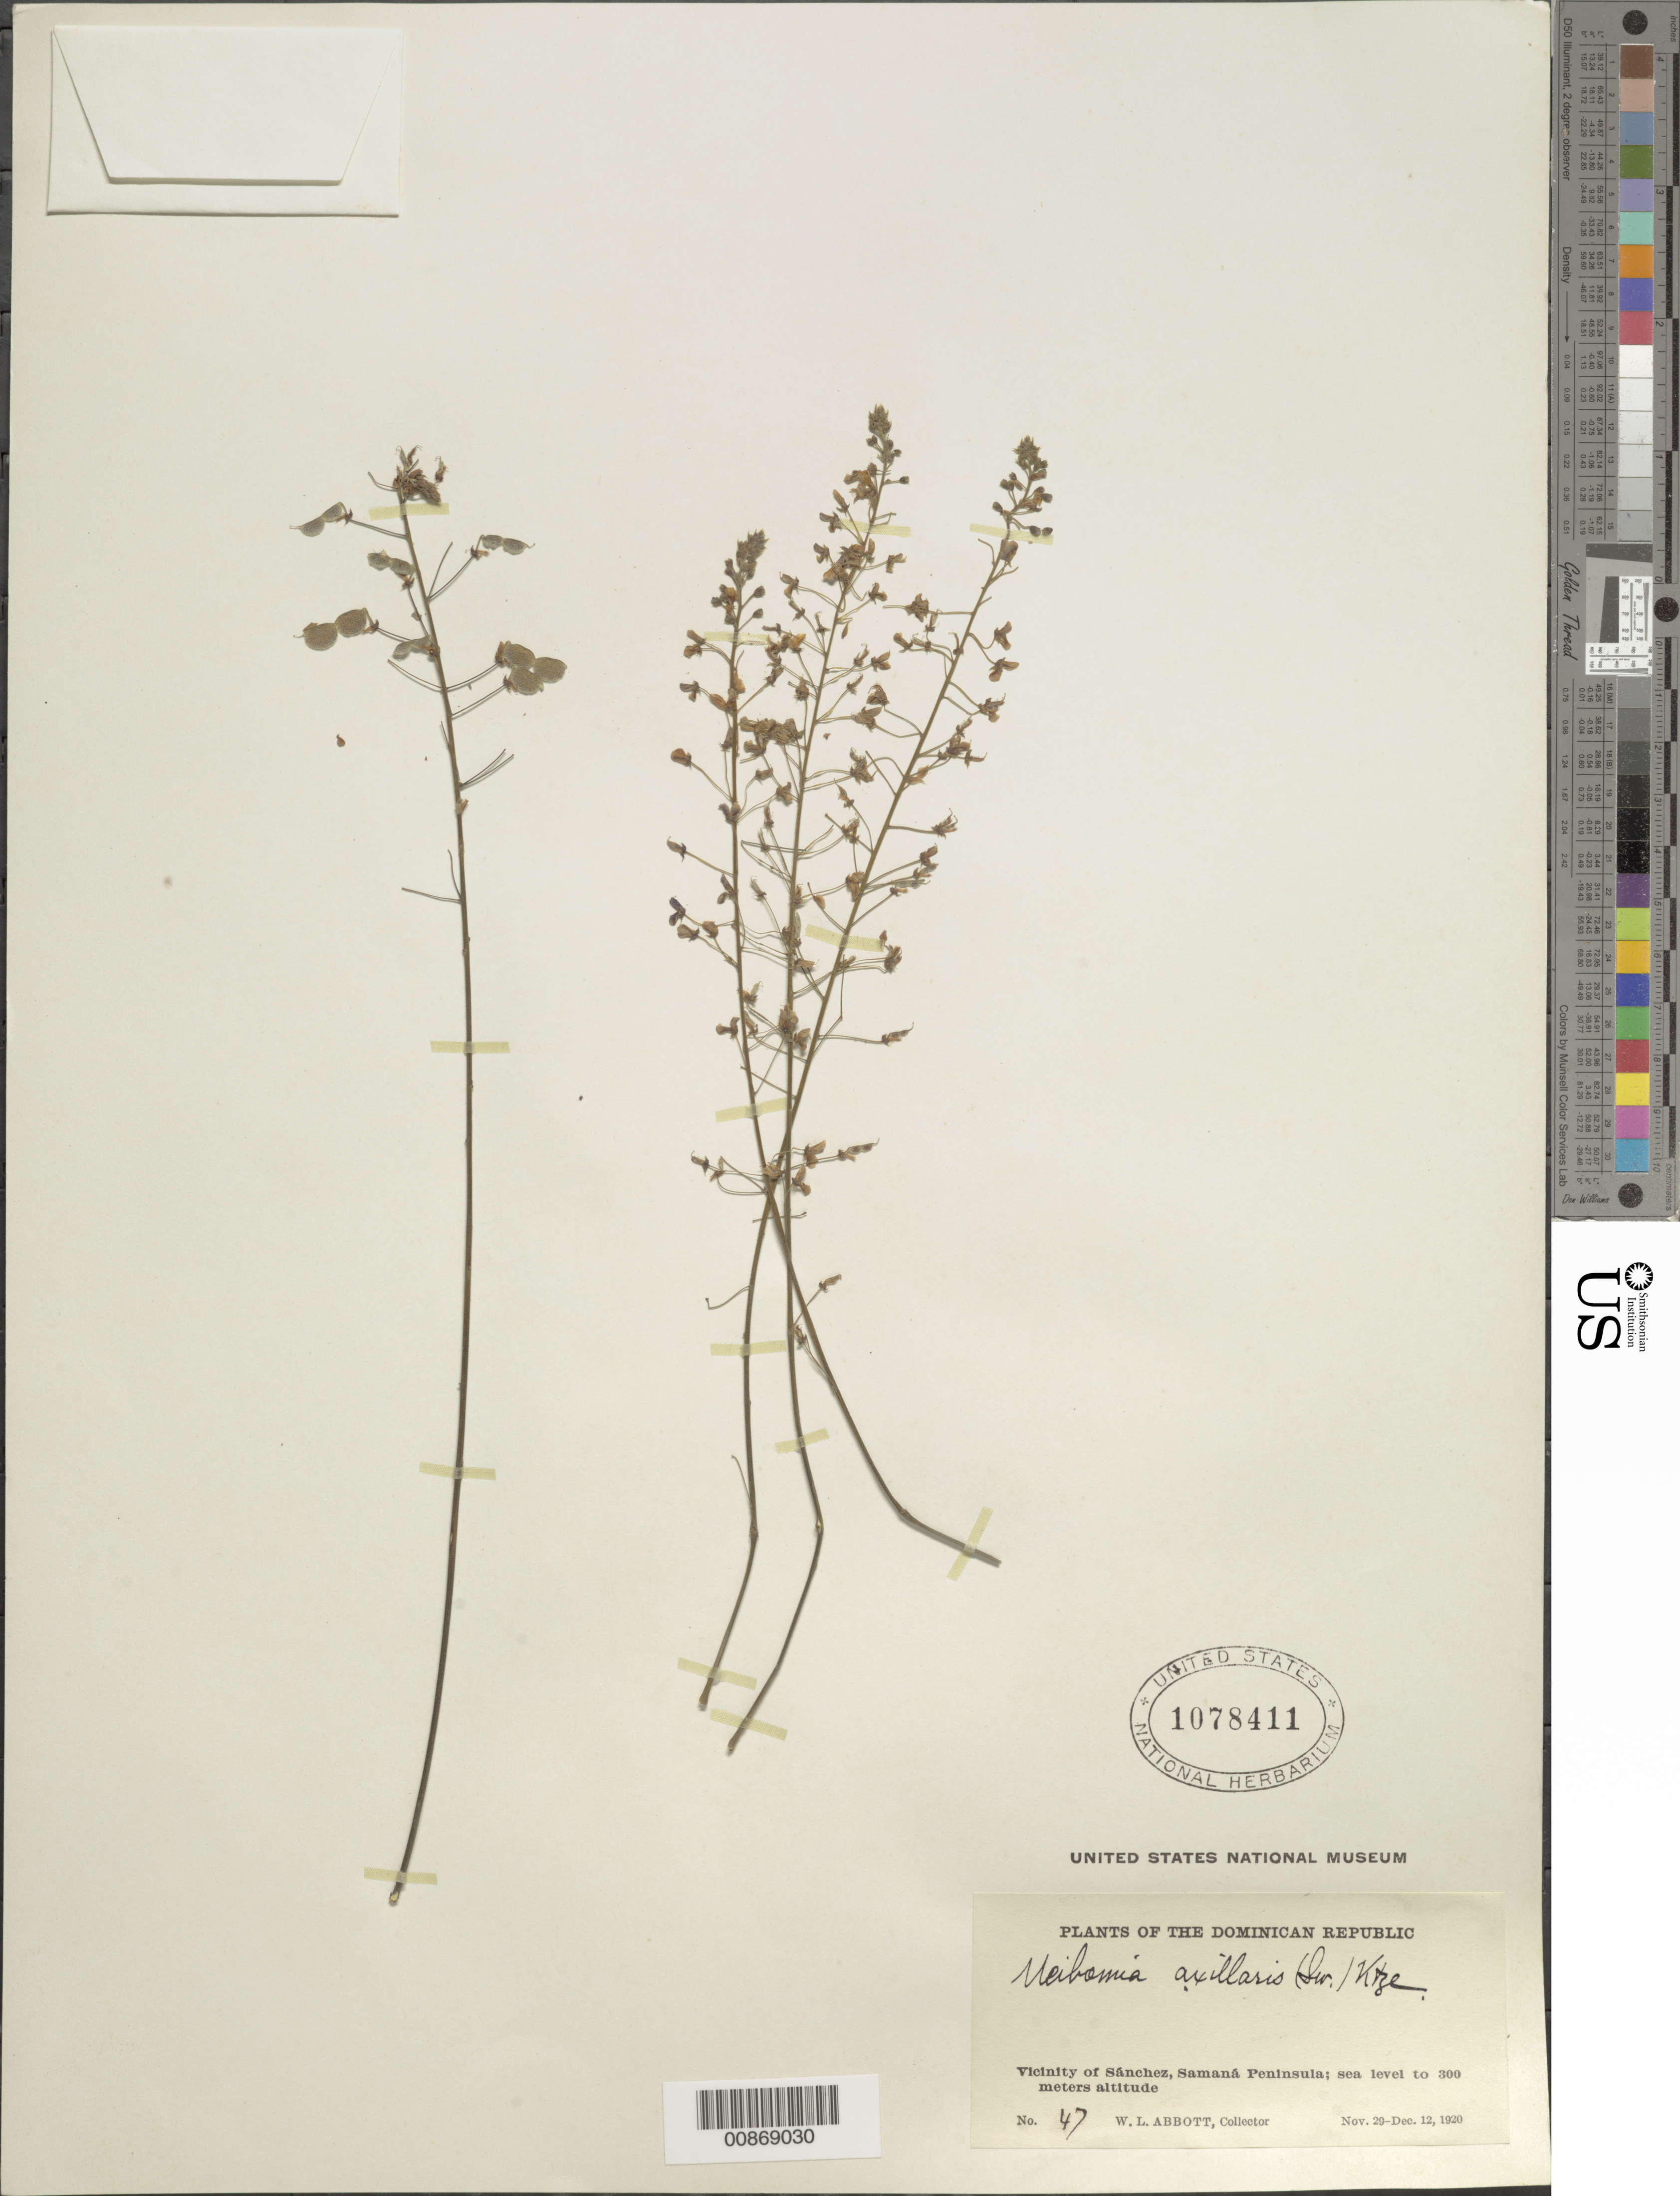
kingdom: Plantae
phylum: Tracheophyta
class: Magnoliopsida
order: Fabales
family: Fabaceae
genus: Desmodium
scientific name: Desmodium axillare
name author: (Sw.) DC.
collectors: W. L. Abbott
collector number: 47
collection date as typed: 29 Nov 1920 to 12 Dec 1920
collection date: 1920-11-29/1920-12-12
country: Dominican Republic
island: Hispaniola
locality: Vicinity of Sánchez, Samaná Peninsula.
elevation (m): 0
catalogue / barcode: US 1078411